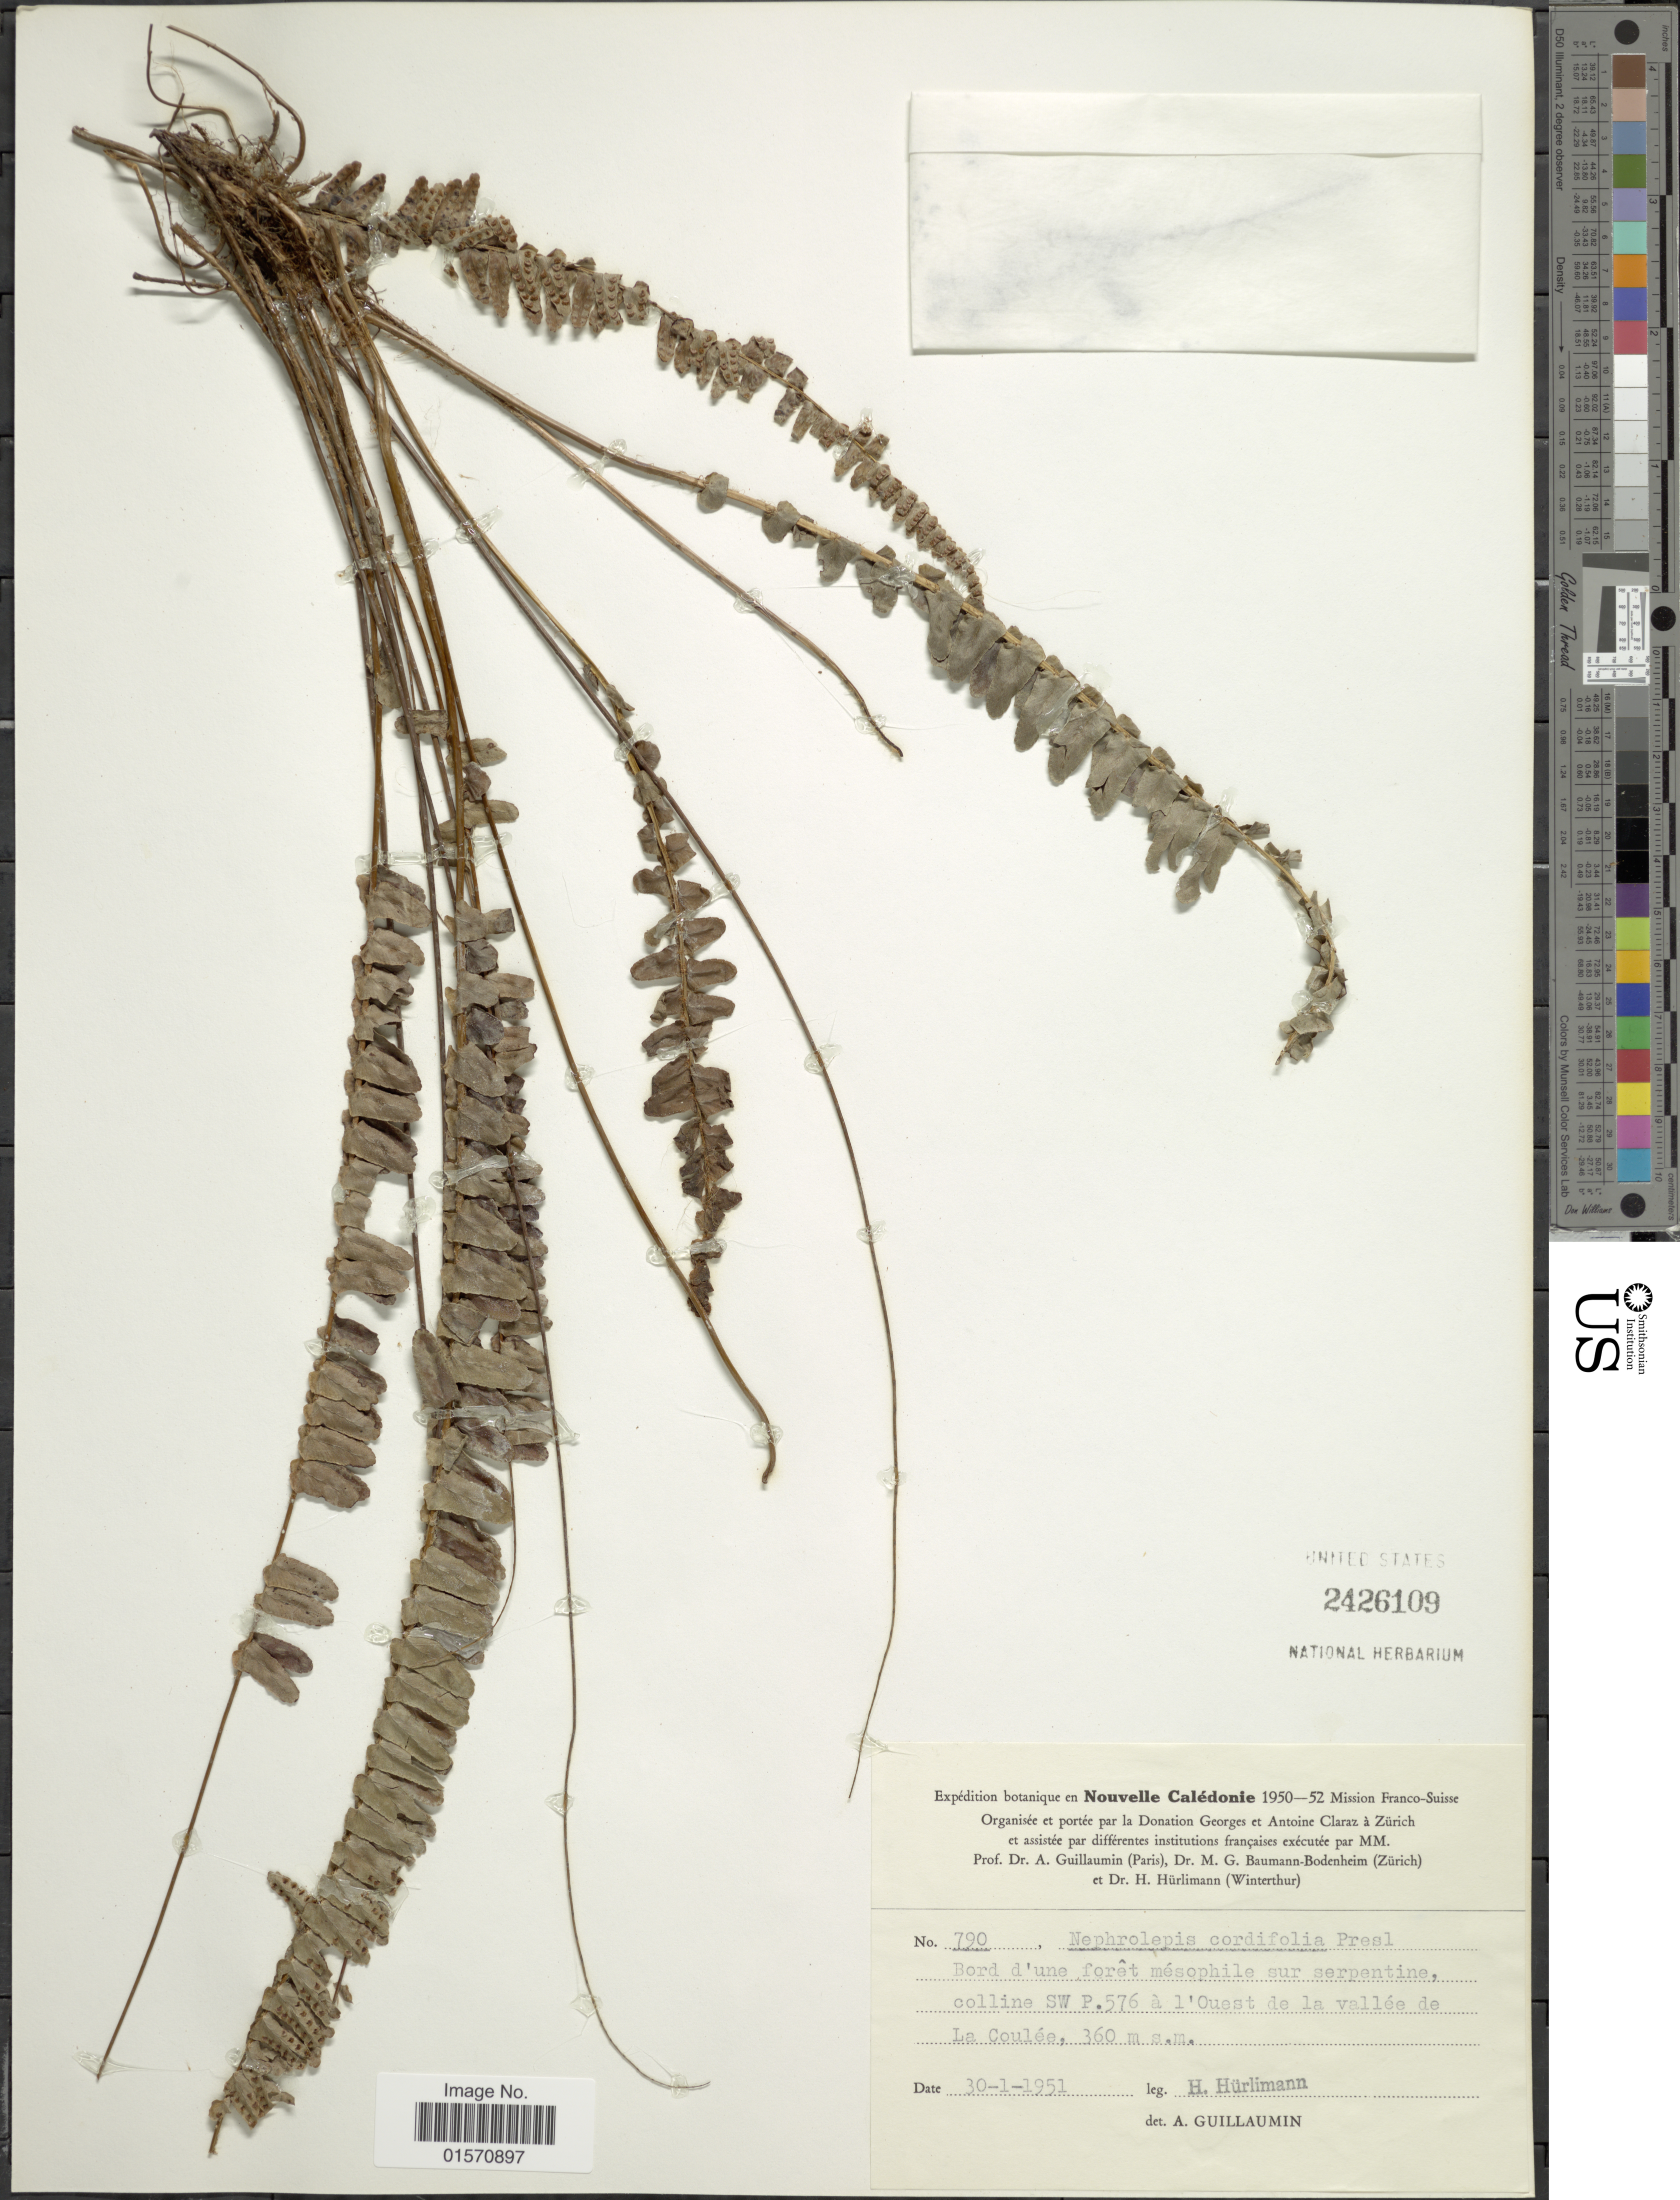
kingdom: Plantae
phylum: Tracheophyta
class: Polypodiopsida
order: Polypodiales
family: Nephrolepidaceae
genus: Nephrolepis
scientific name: Nephrolepis cordifolia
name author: (L.) C. Presl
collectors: H. Hürlimann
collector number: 790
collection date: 1951-01-30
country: New Caledonia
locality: Bord d'une forêt mésophile sur serpentine, colline SW P. 576 à l'Ouest de la vallée de La Coulée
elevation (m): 360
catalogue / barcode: US 2426109